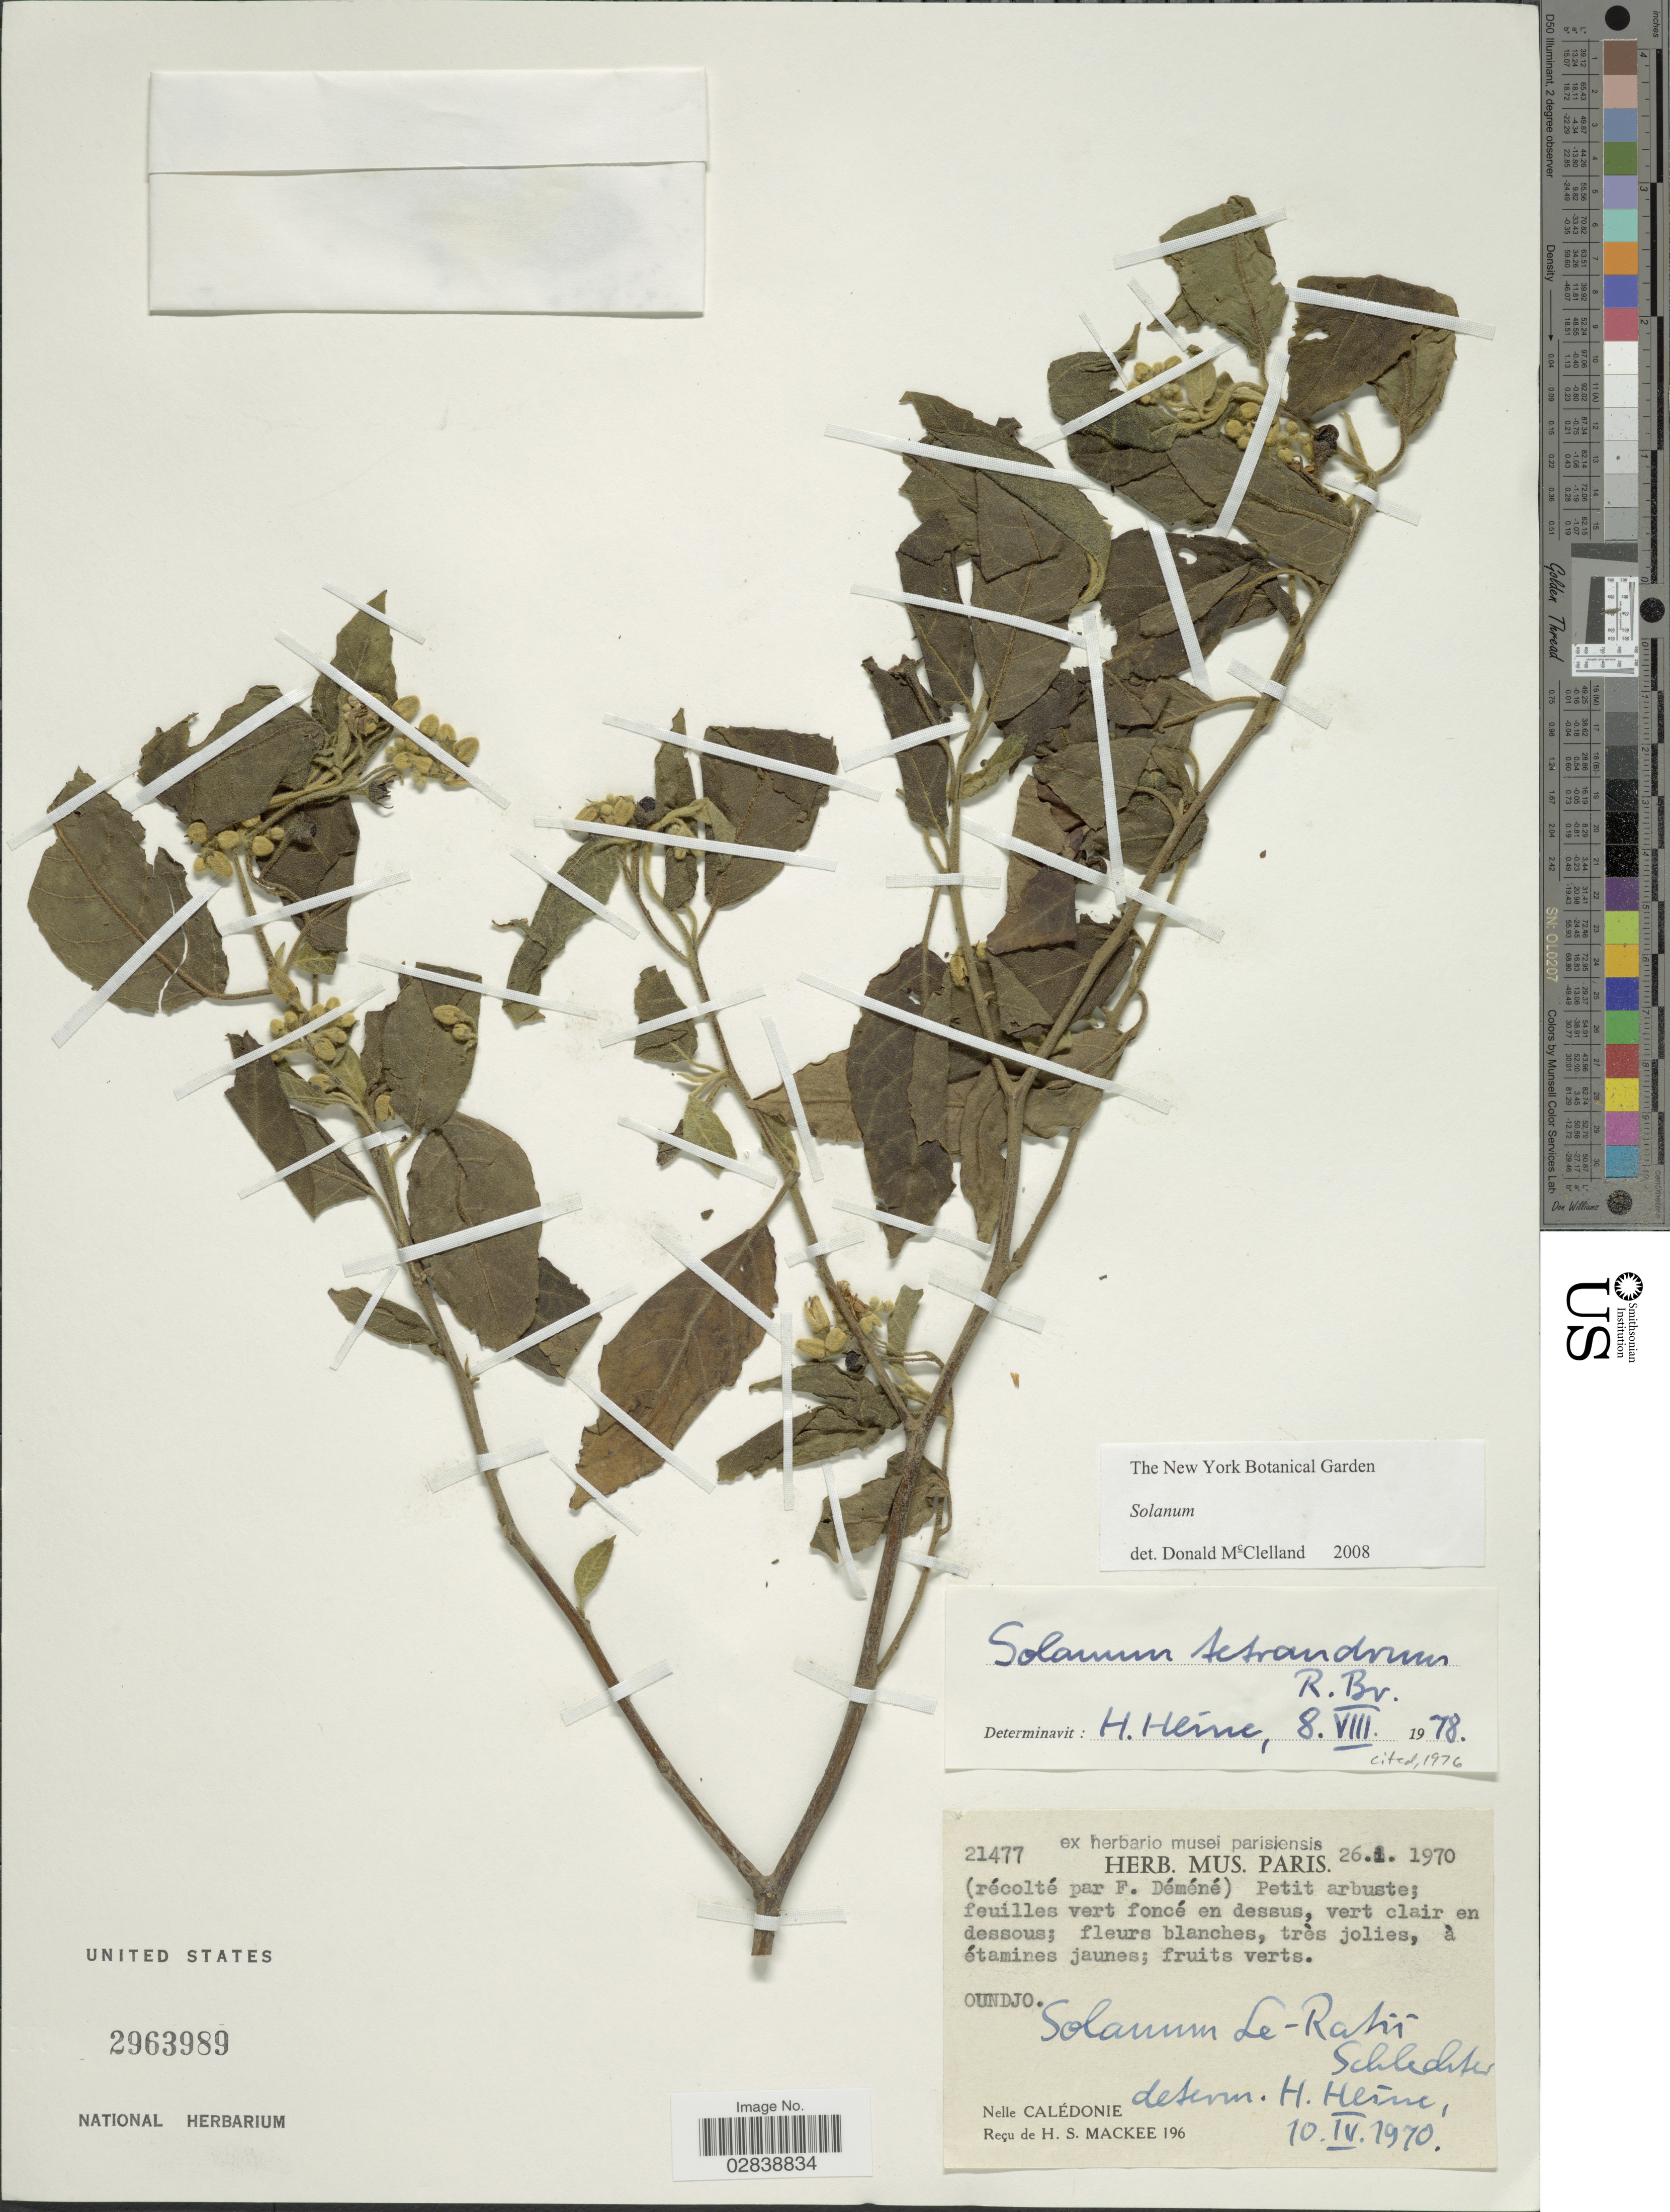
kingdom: Plantae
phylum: Tracheophyta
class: Magnoliopsida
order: Solanales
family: Solanaceae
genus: Solanum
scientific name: Solanum tetrandrum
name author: R. Br.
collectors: F. Déméné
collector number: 21477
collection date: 1970-01-26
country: New Caledonia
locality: Oundjo.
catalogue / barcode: US 2963989